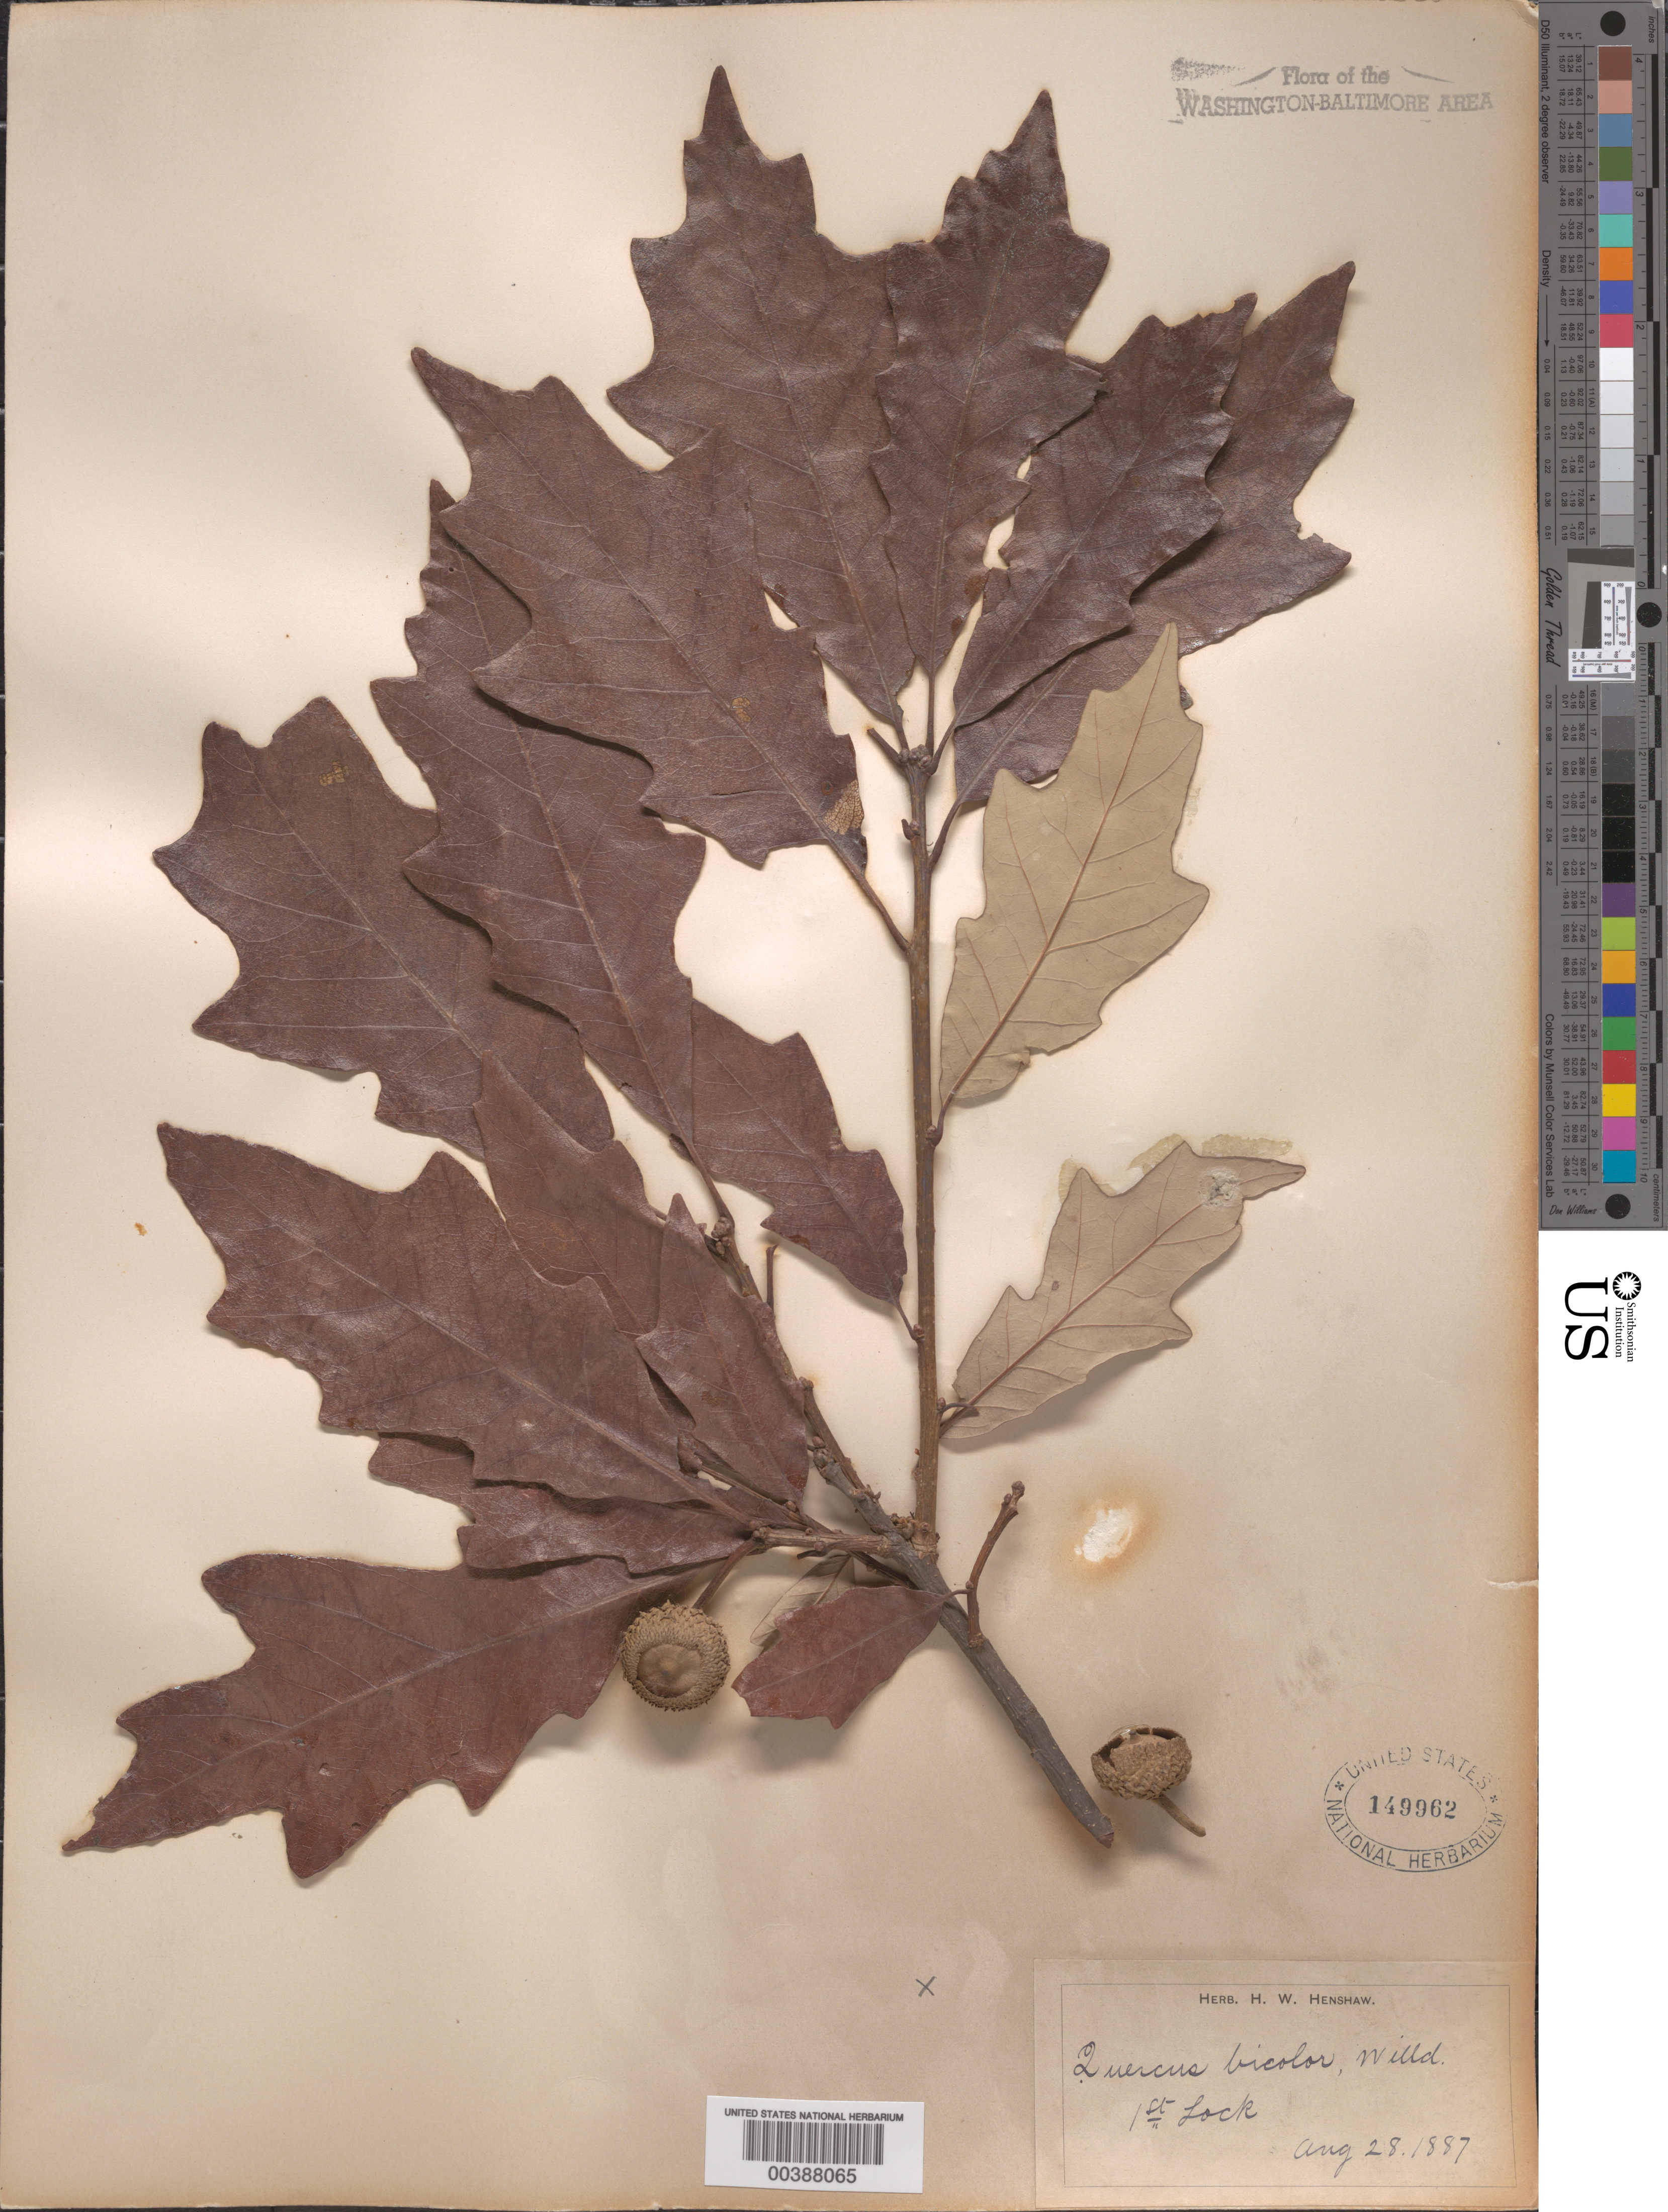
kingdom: Plantae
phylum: Tracheophyta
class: Magnoliopsida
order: Fagales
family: Fagaceae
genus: Quercus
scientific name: Quercus bicolor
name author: Willd.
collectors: H. Henshaw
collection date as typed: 28 Aug 1887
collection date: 1887-08-28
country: United States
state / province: District of Columbia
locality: First Lock C. and O. Canal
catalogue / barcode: US 149962